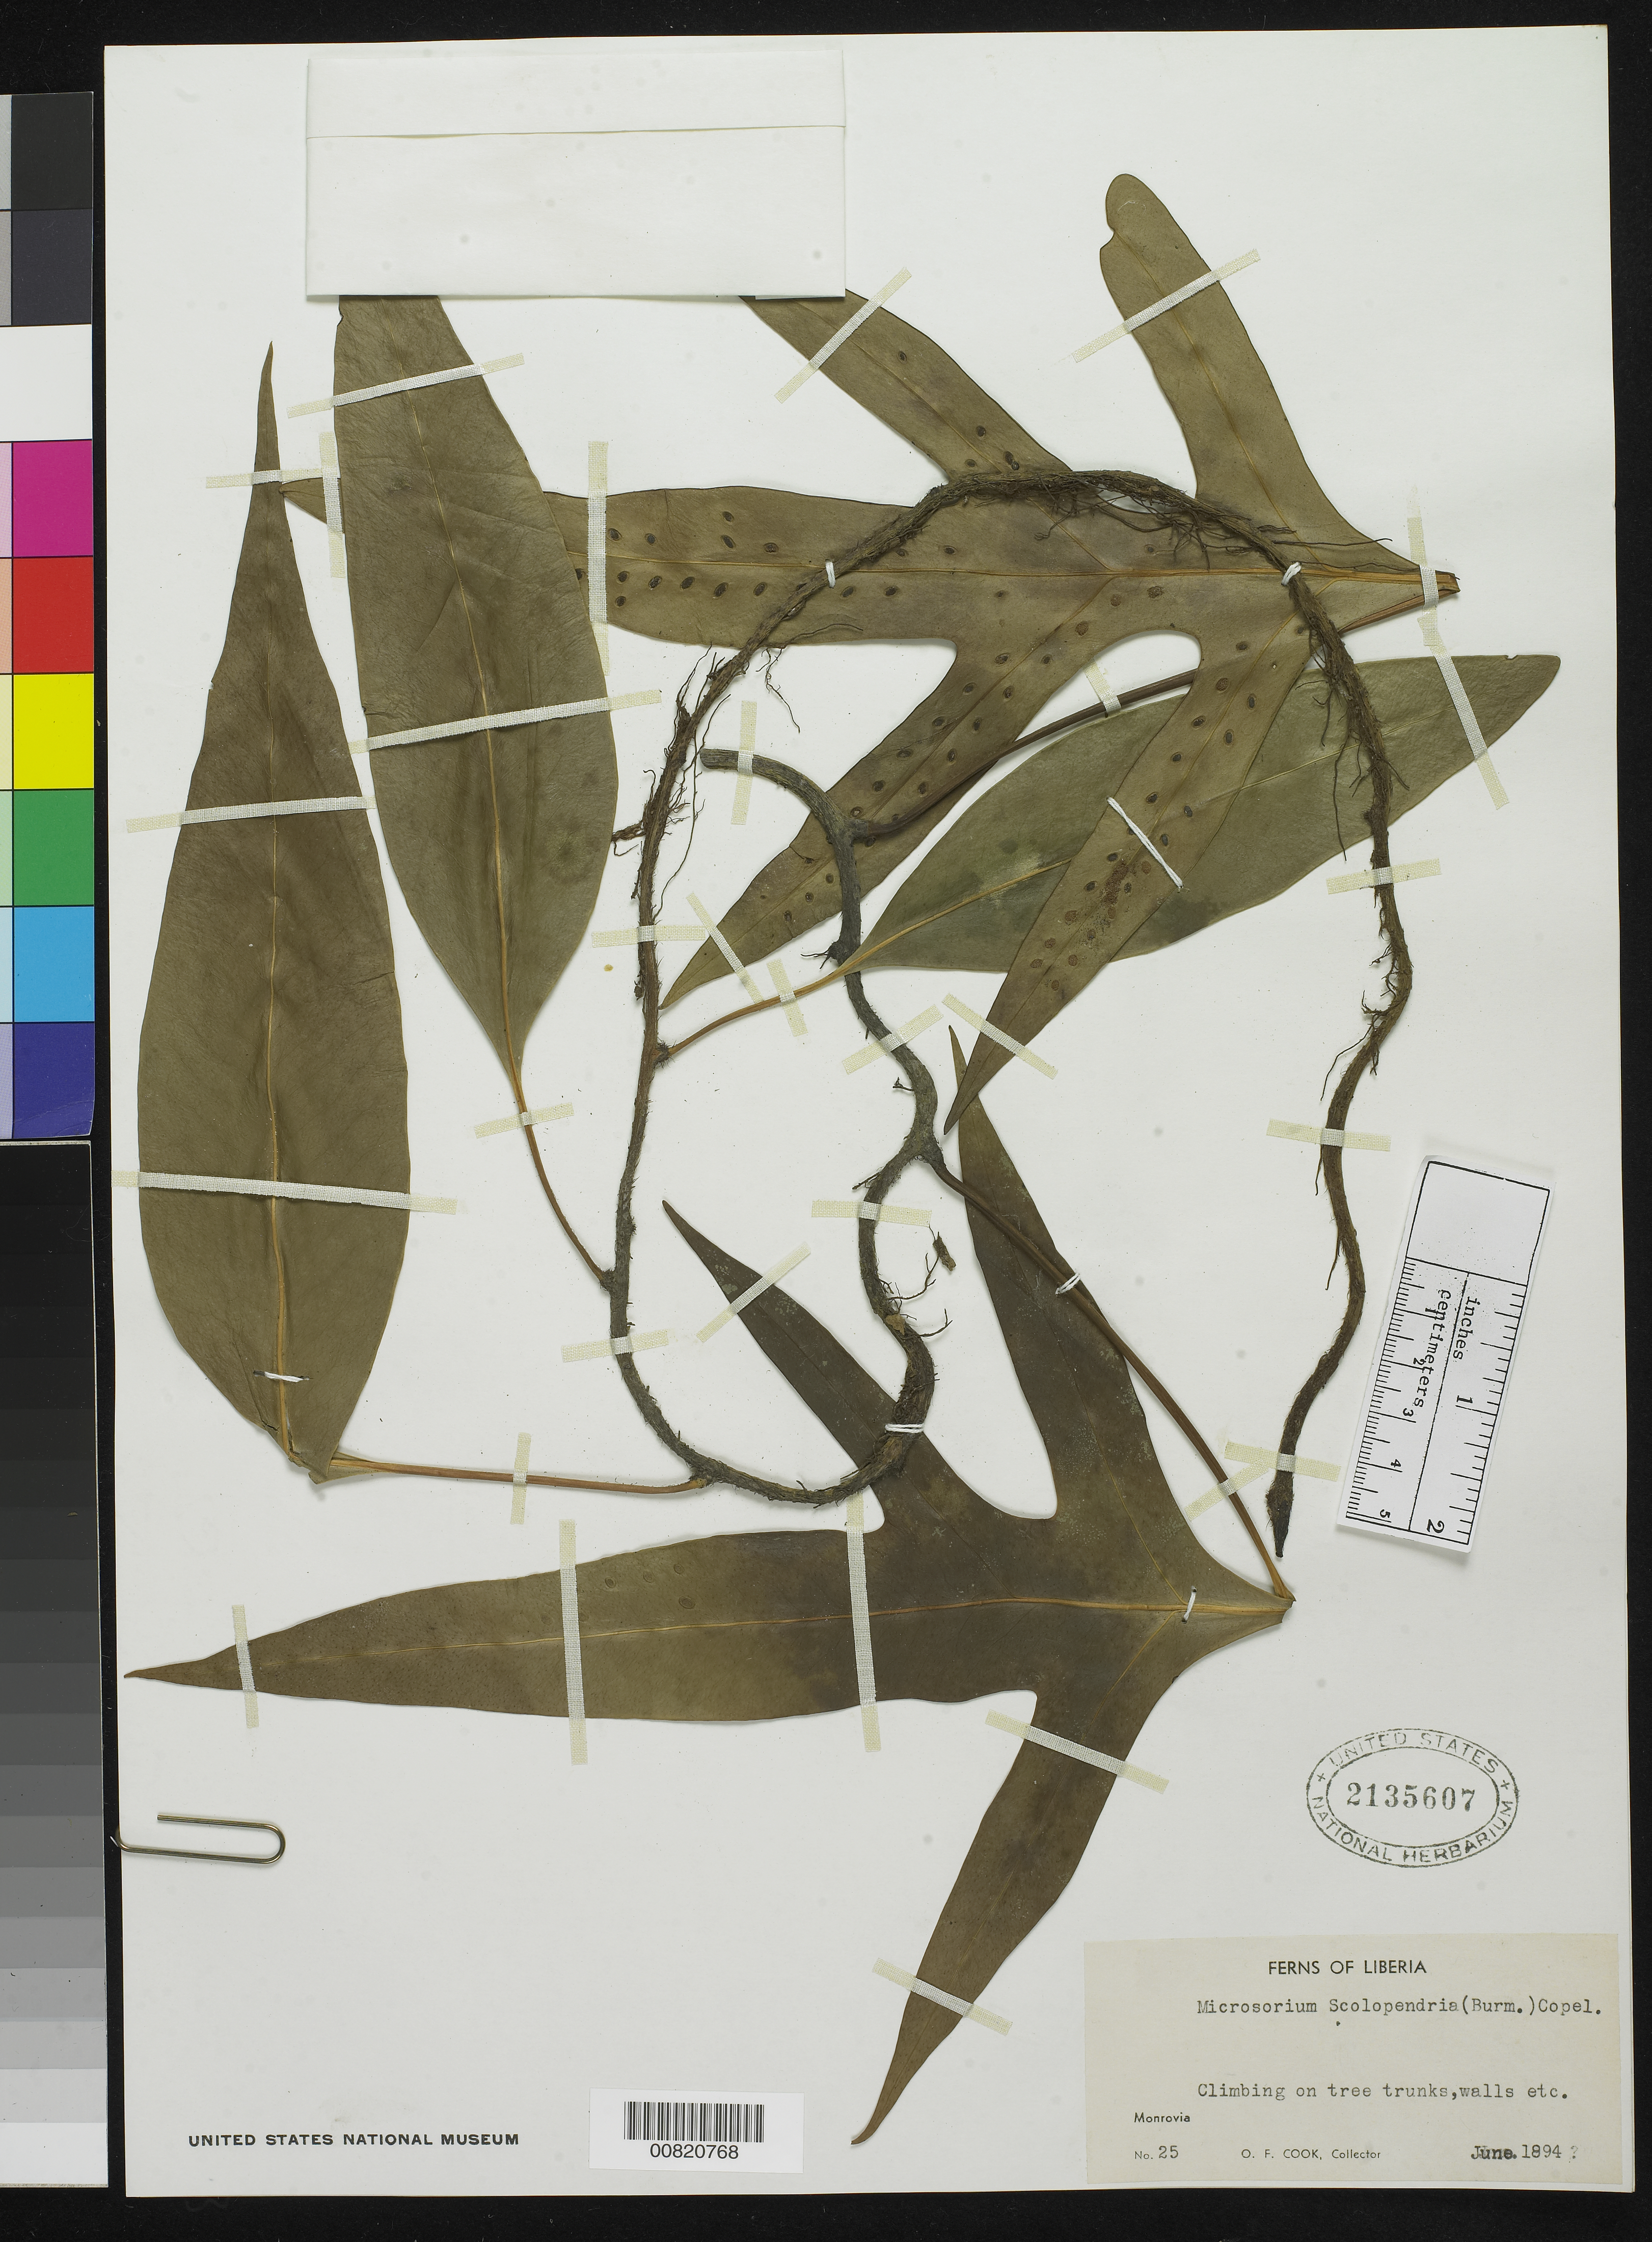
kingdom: Plantae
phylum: Tracheophyta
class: Polypodiopsida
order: Polypodiales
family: Polypodiaceae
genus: Polypodium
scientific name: Polypodium scolopendria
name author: Burm. f.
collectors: O. F. Cook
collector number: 25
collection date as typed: Jun 1894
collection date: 1894-06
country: Liberia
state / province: Montserrado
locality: Monrovia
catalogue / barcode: US 2135607